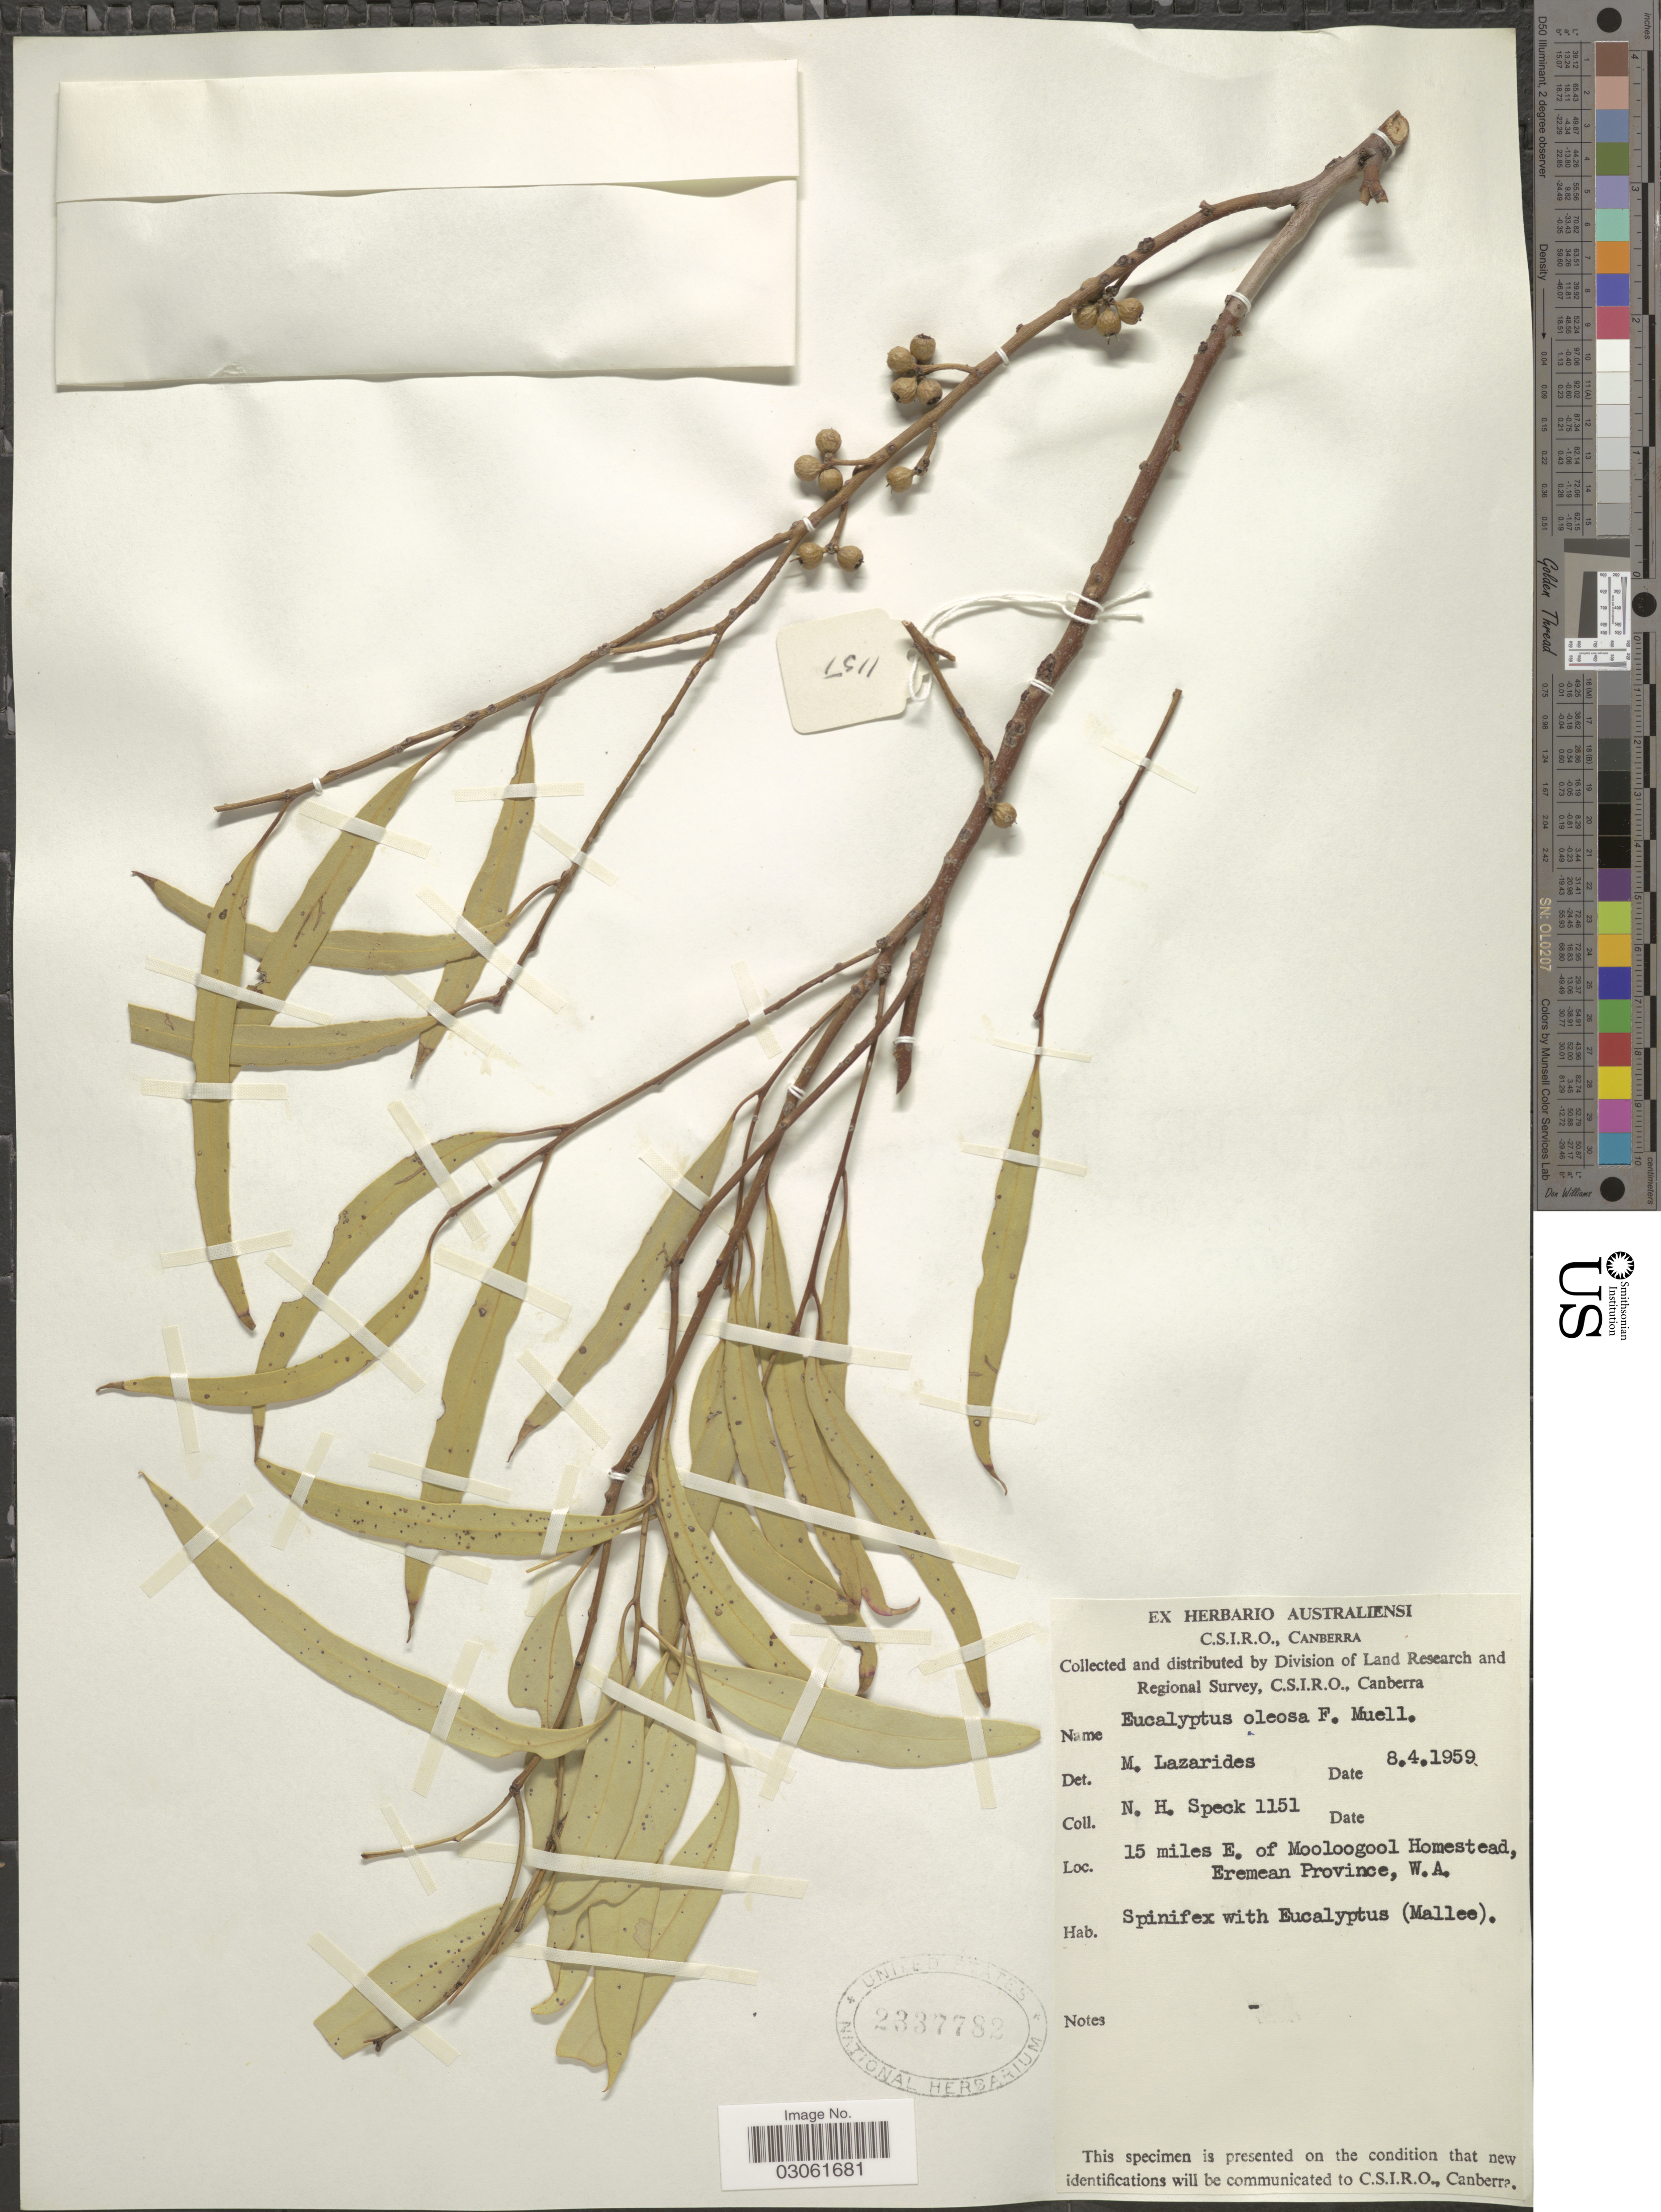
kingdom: Plantae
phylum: Tracheophyta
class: Magnoliopsida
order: Myrtales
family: Myrtaceae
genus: Eucalyptus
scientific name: Eucalyptus oleosa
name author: F. Muell. ex Miq.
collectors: N. Speck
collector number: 1151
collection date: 1959-04-08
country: Australia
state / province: Western Australia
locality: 15 miles E. of Mooloogool Homestead, Eremean Province.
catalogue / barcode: US 2337782